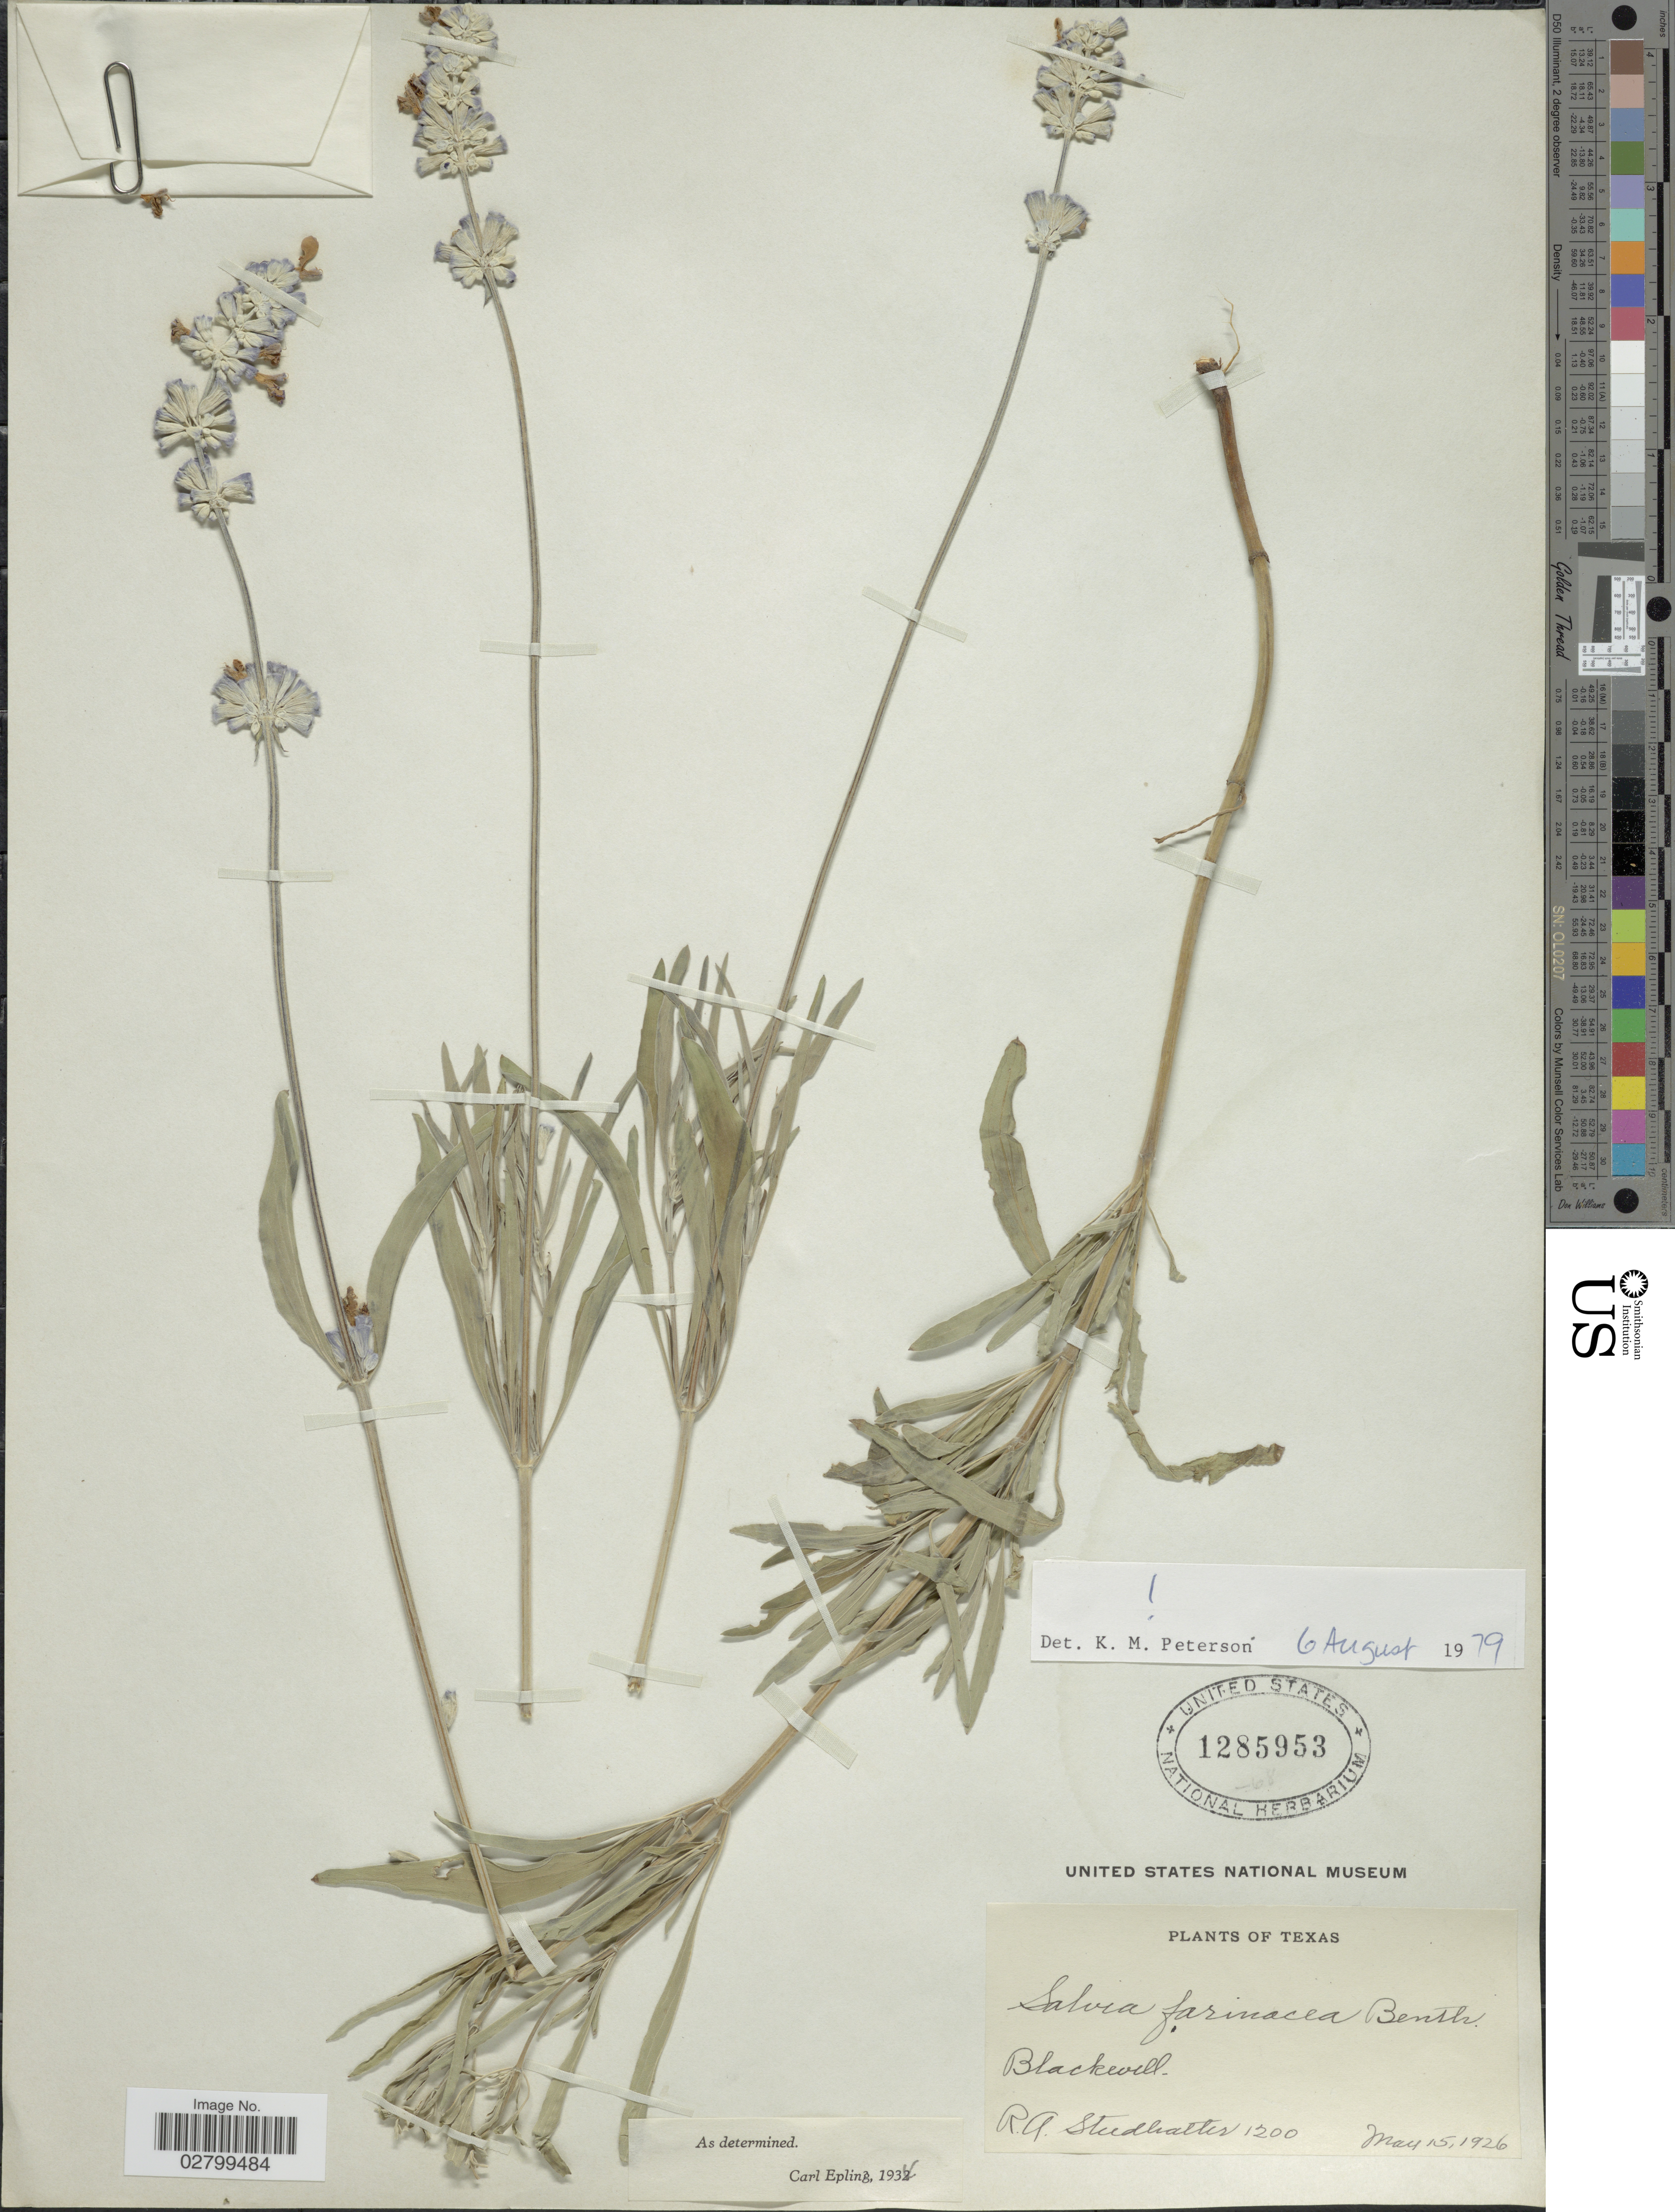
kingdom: Plantae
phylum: Tracheophyta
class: Magnoliopsida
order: Lamiales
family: Lamiaceae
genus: Salvia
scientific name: Salvia farinacea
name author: Benth.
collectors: R. Studhalter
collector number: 1200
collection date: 1926-05-15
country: United States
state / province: Texas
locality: Blackwell.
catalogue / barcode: US 1285953